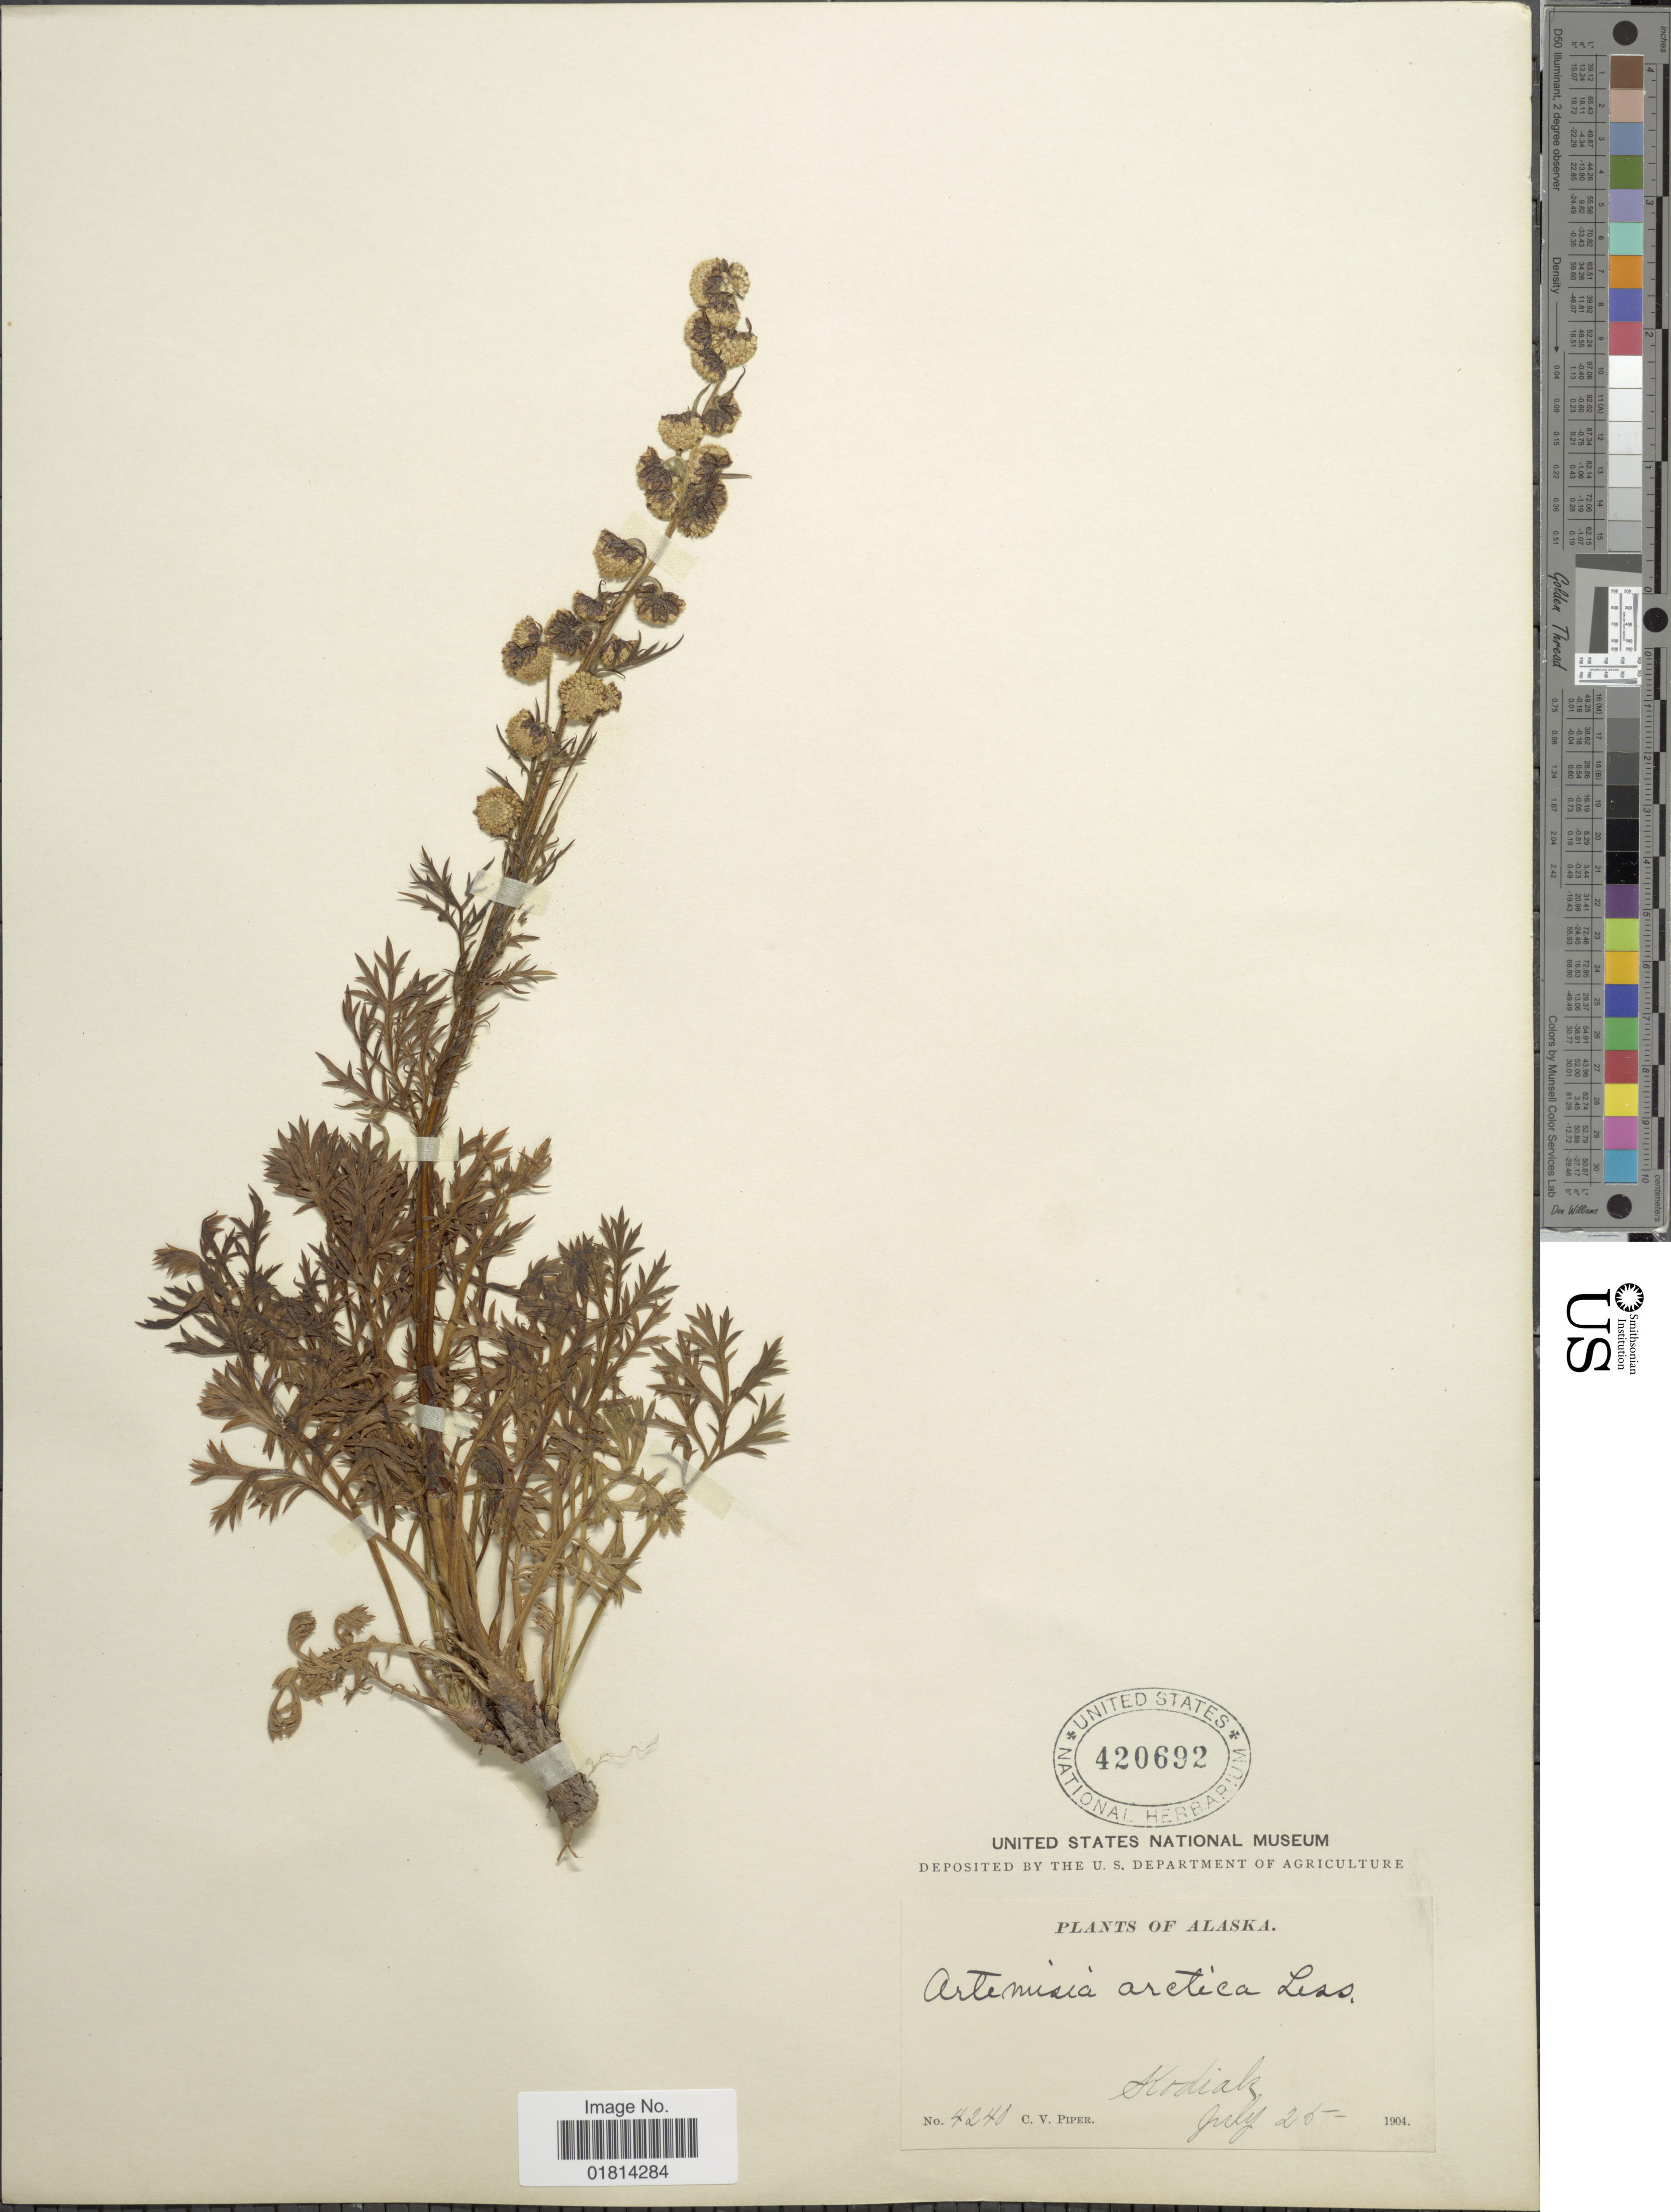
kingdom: Plantae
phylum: Tracheophyta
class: Magnoliopsida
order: Asterales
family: Asteraceae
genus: Artemisia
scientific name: Artemisia arctica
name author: Less.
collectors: C. V. Piper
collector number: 4240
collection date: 1904-07-25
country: United States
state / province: Alaska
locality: Kodiak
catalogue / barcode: US 420692